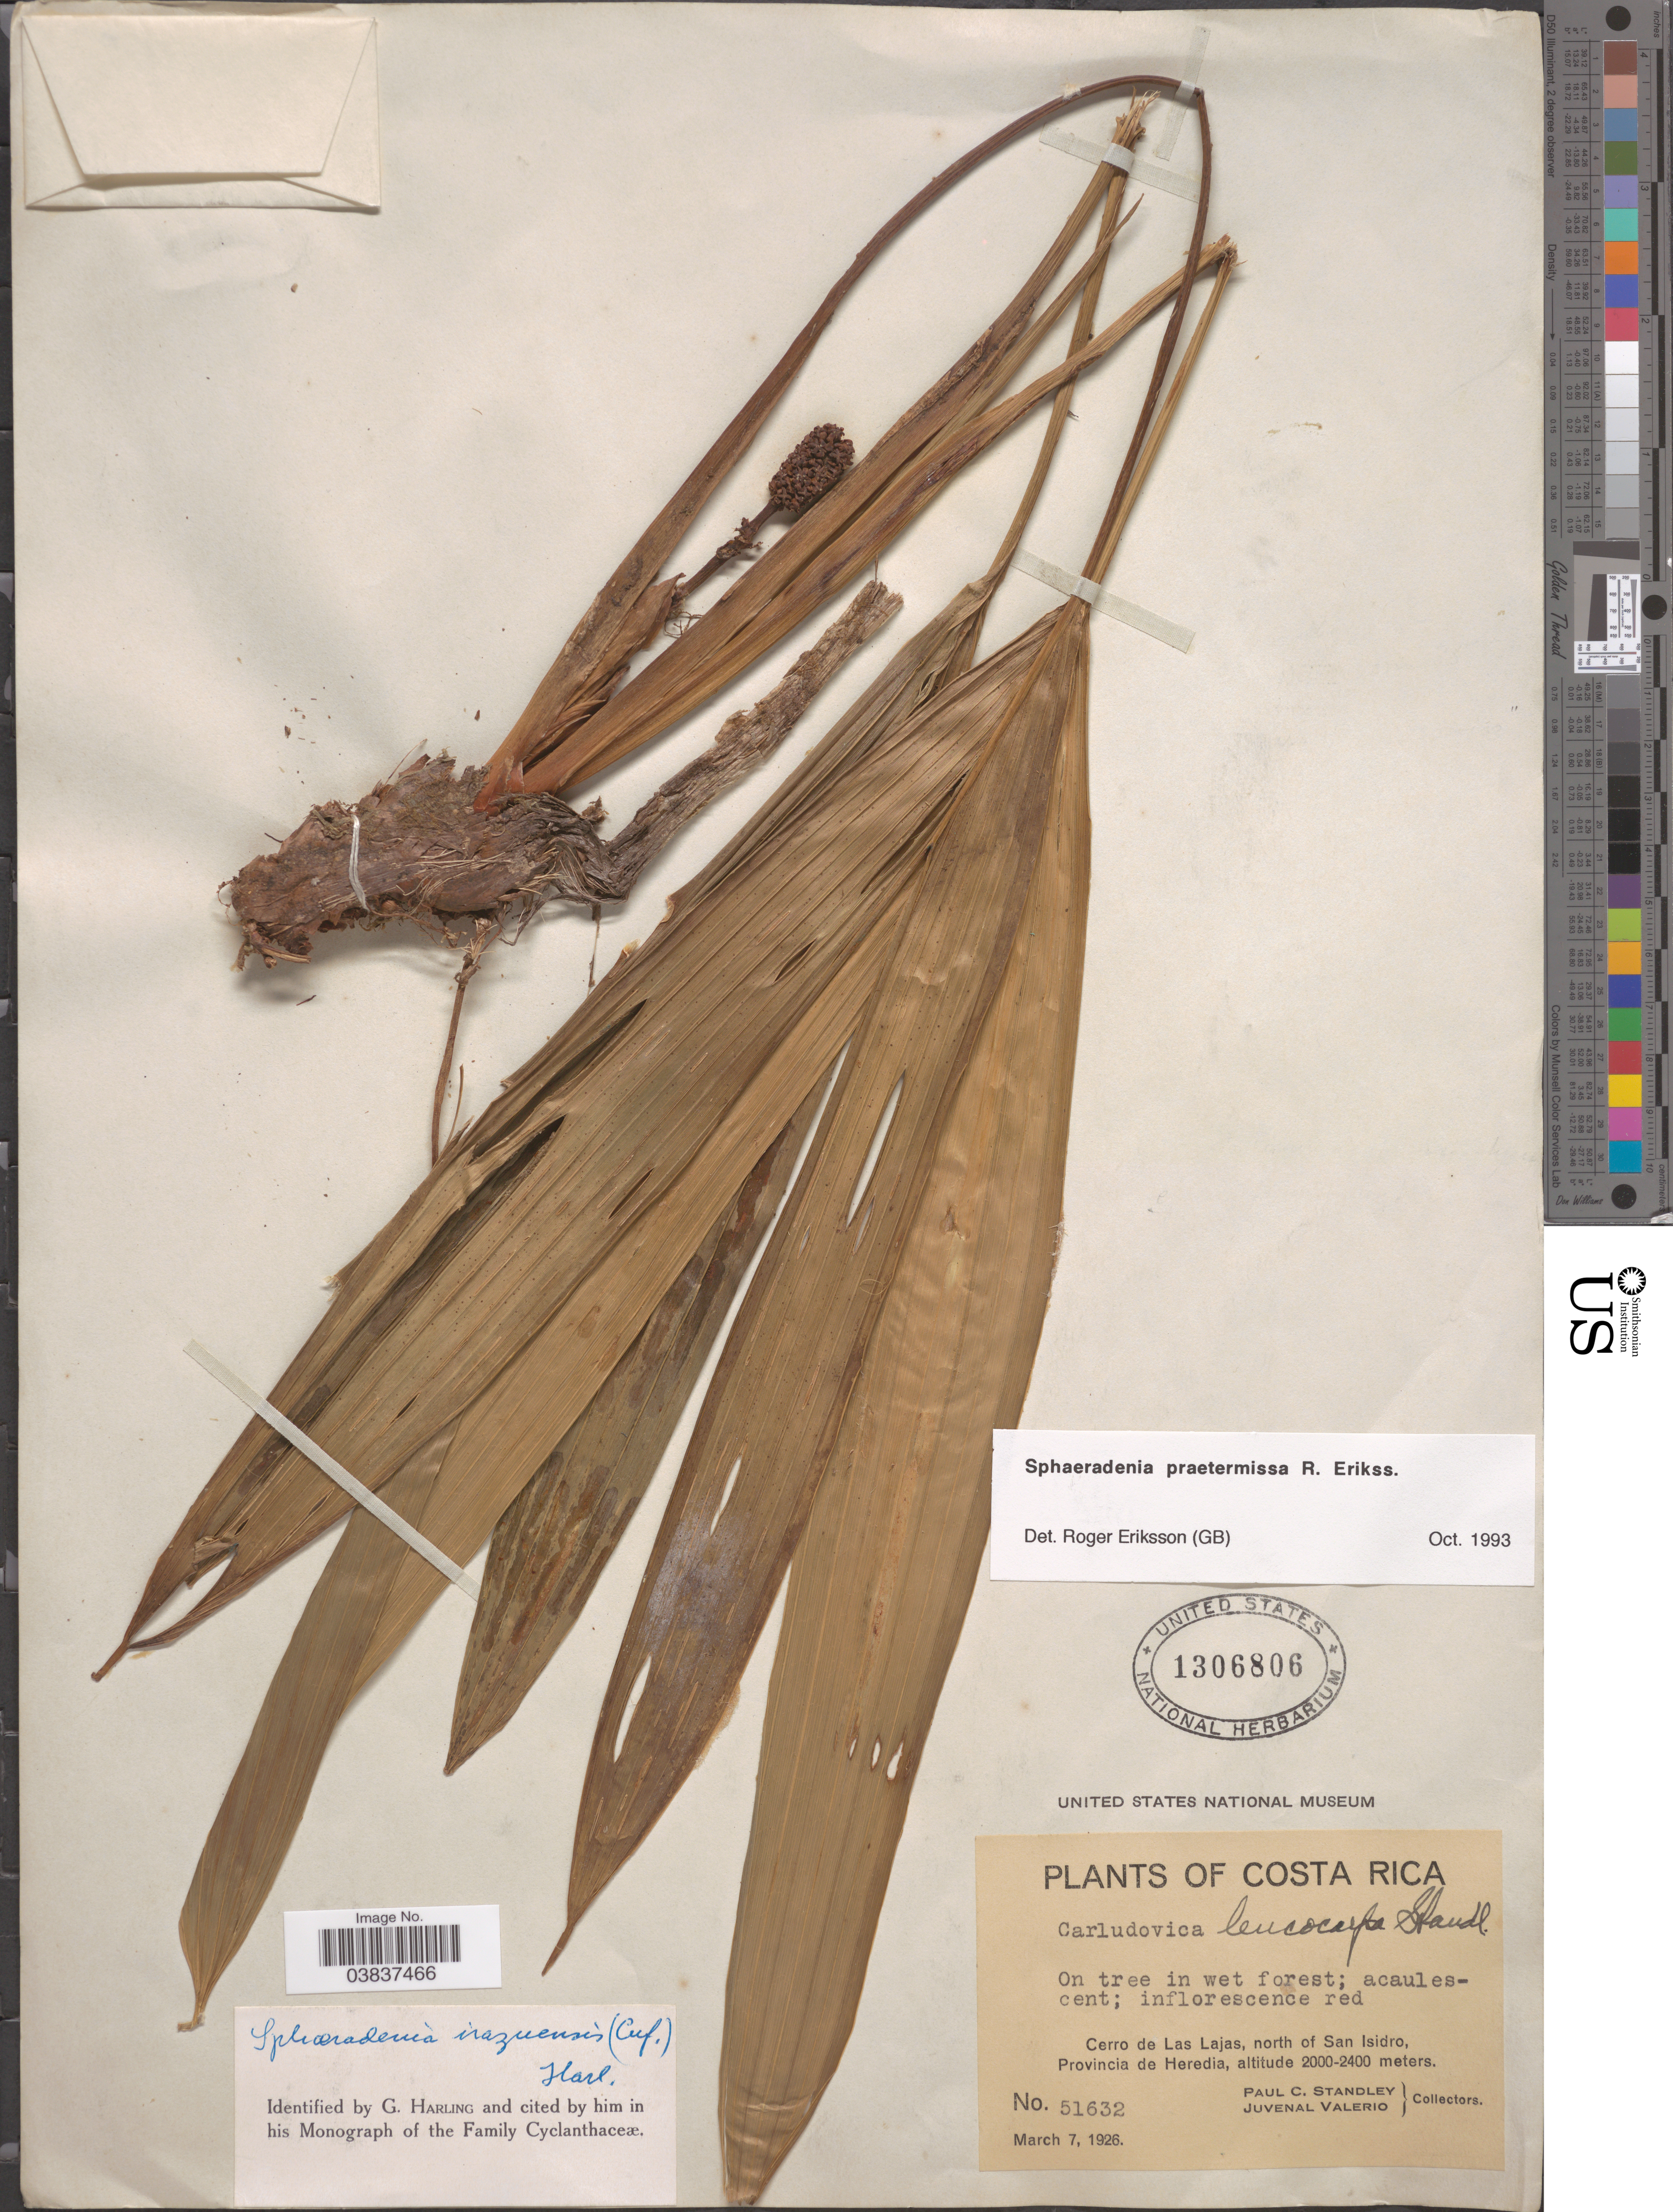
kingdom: Plantae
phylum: Tracheophyta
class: Liliopsida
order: Pandanales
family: Cyclanthaceae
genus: Sphaeradenia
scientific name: Sphaeradenia praetermissa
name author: R. Erikss.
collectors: P. C. Standley & J. Valerio R.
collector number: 51632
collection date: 1926-03-07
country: Costa Rica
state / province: Heredia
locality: Cerro de Las Lajas, north of San Isidro.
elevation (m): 2000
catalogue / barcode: US 1306806